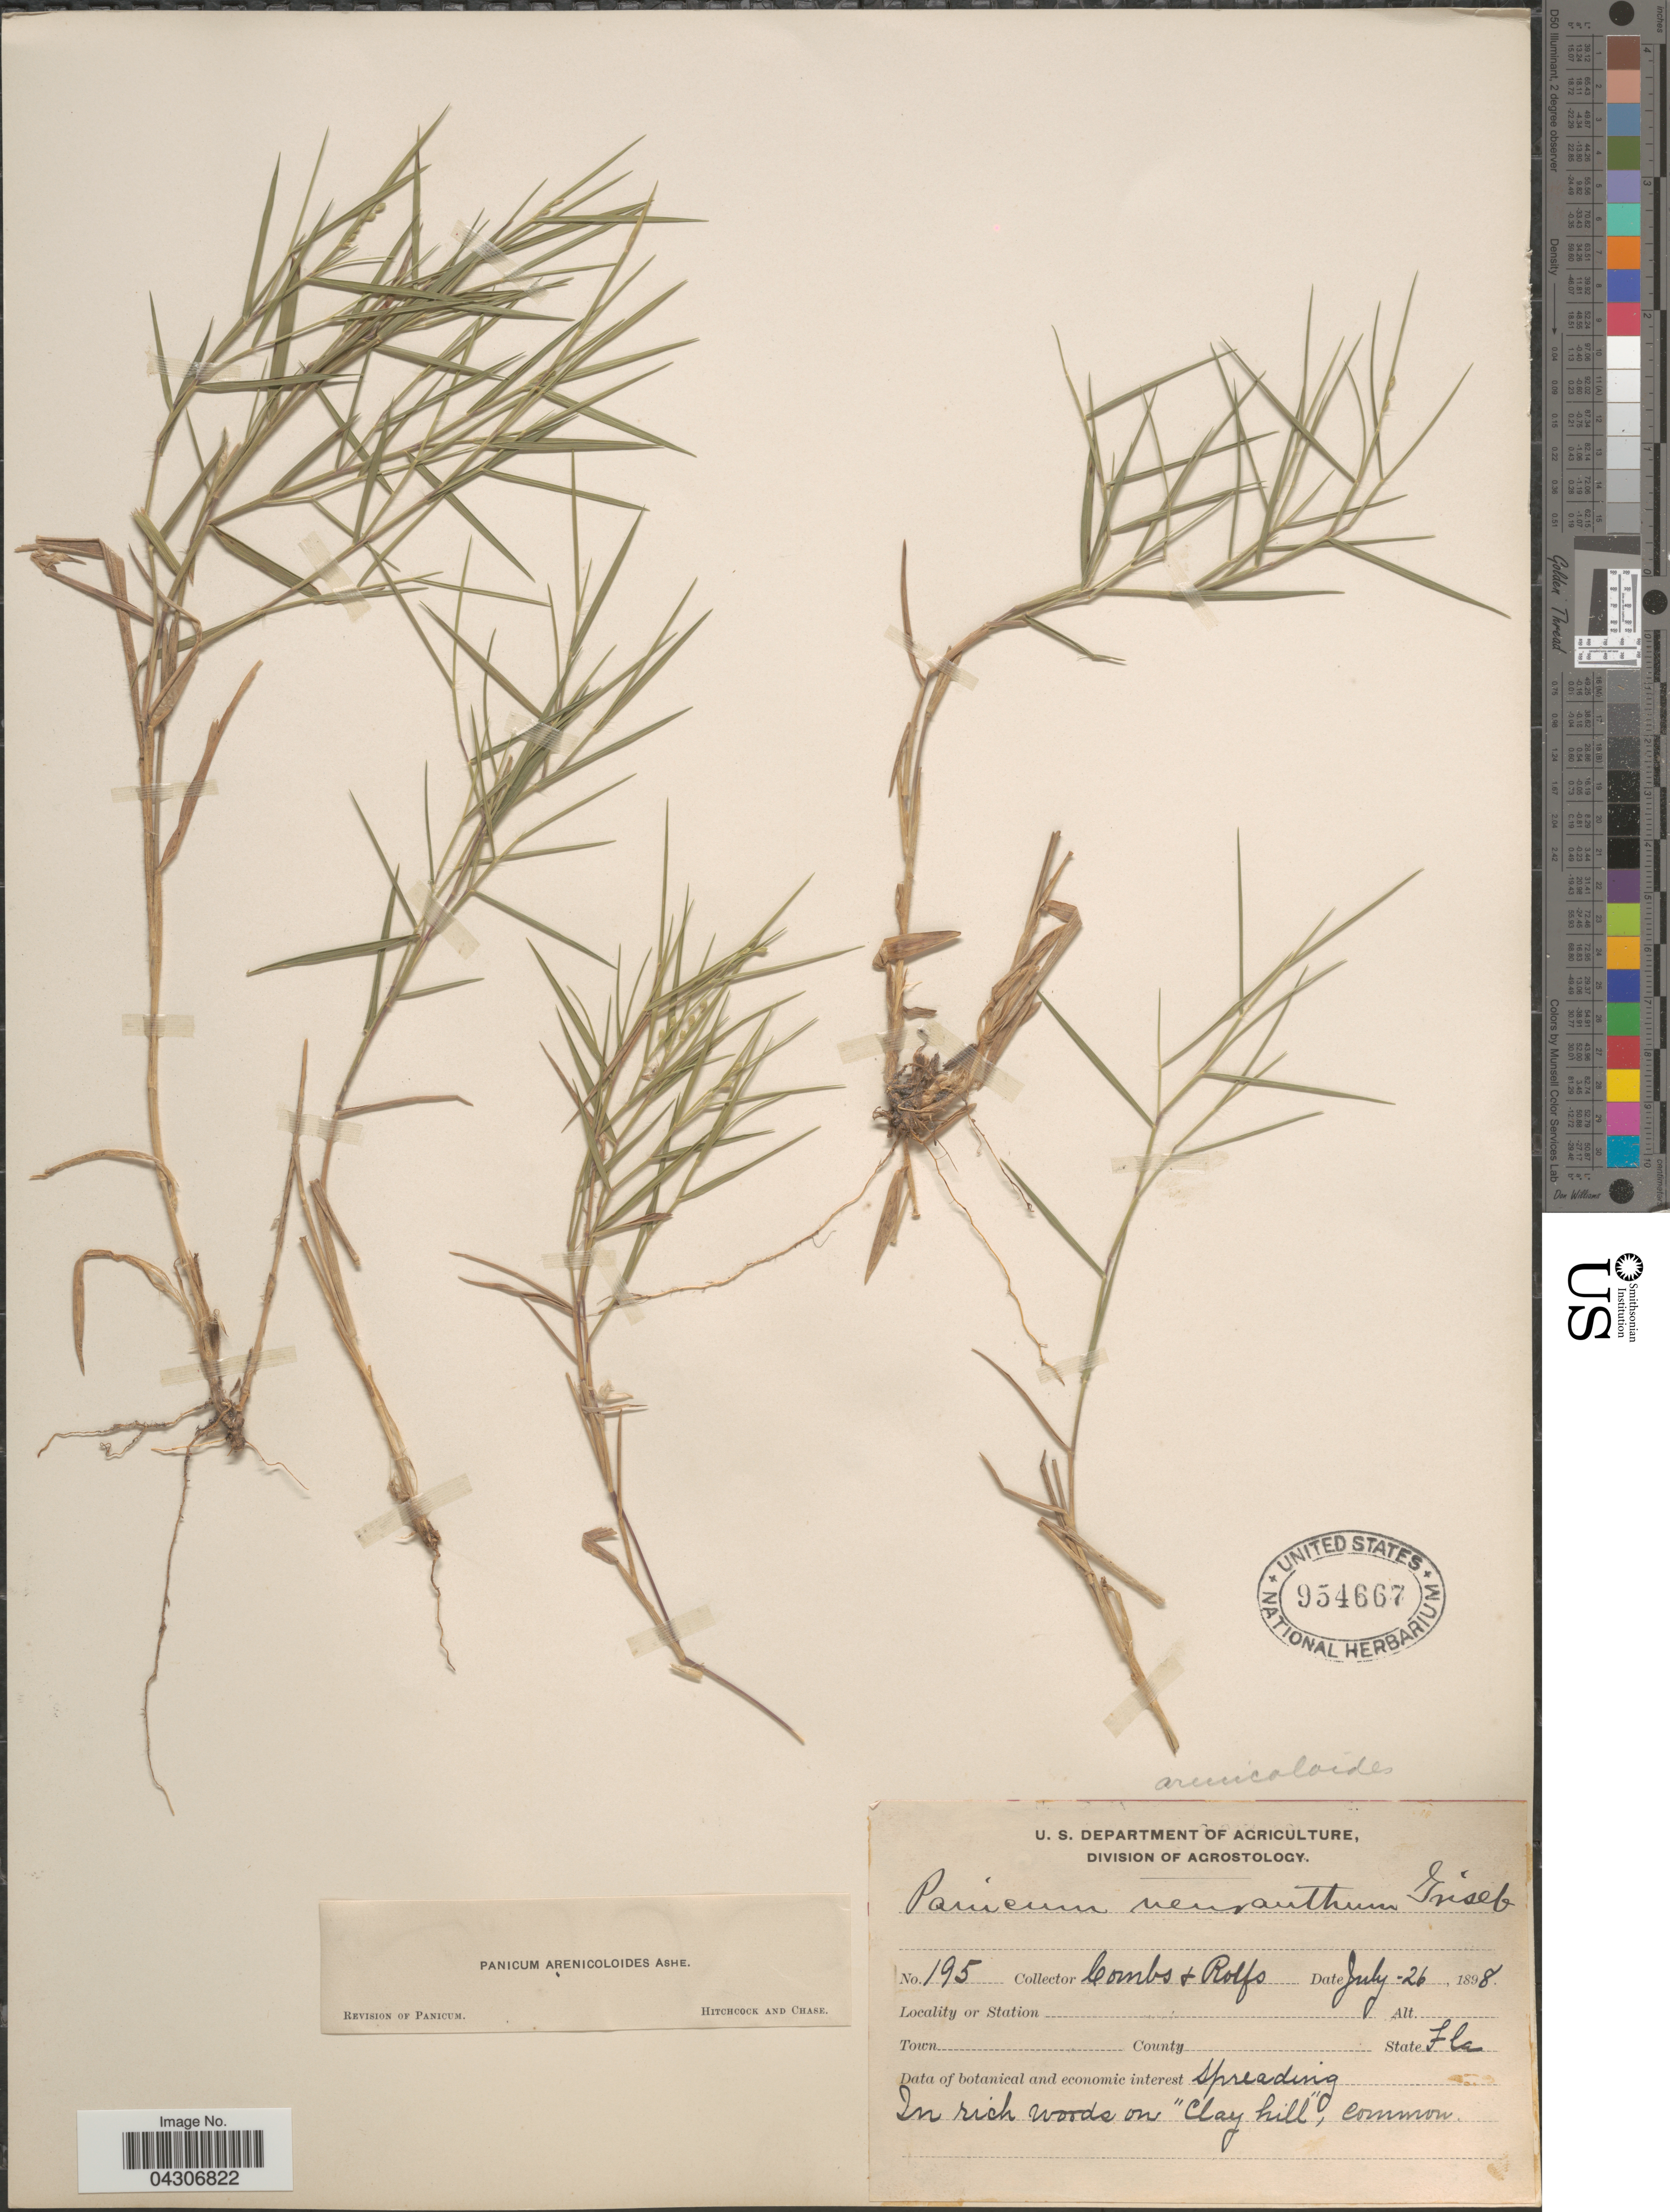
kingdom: Plantae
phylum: Tracheophyta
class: Liliopsida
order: Poales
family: Poaceae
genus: Dichanthelium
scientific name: Dichanthelium aciculare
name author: (Desv. ex Poir.) Gould & C.A. Clark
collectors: -. Combs & Rolfs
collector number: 195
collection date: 1898-07-26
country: United States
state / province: Florida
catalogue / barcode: US 954667